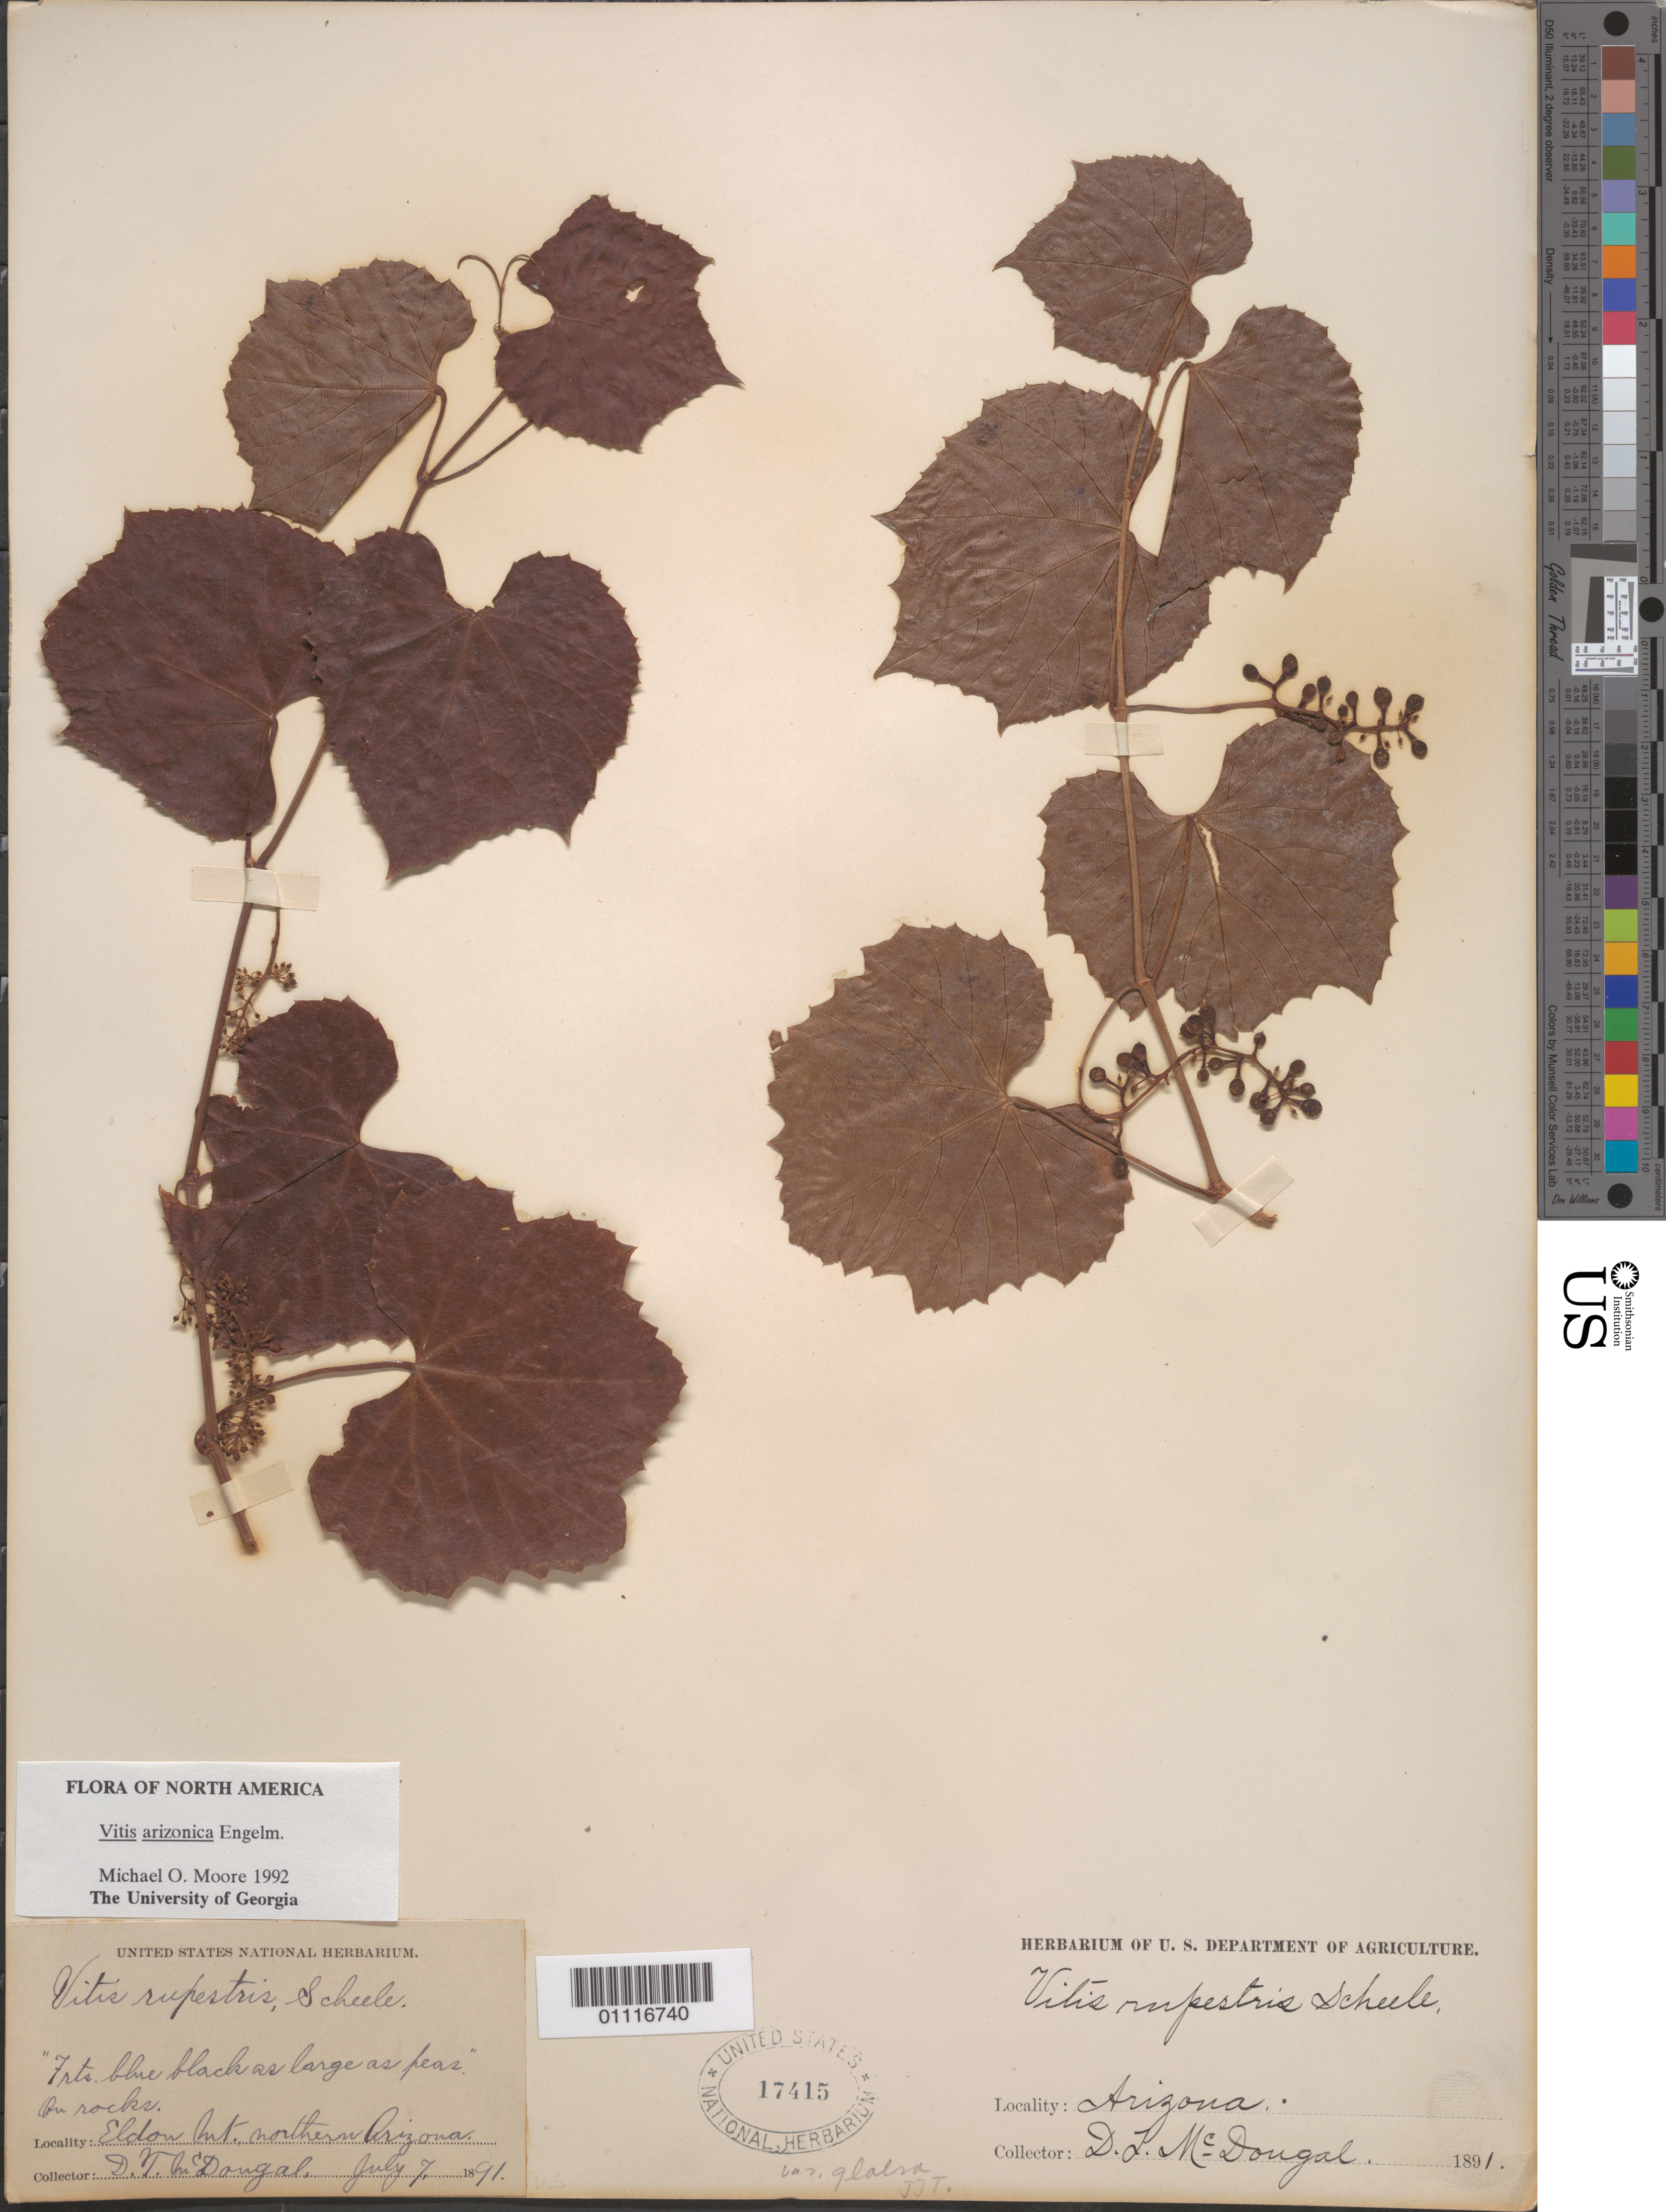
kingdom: Plantae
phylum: Tracheophyta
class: Magnoliopsida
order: Vitales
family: Vitaceae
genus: Vitis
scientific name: Vitis arizonica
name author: Engelm.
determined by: Moore, M. O.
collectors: D. T. MacDougal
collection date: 1891-07-07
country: United States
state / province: Arizona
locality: Eldow Int. Northern Arizona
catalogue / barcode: US 17415